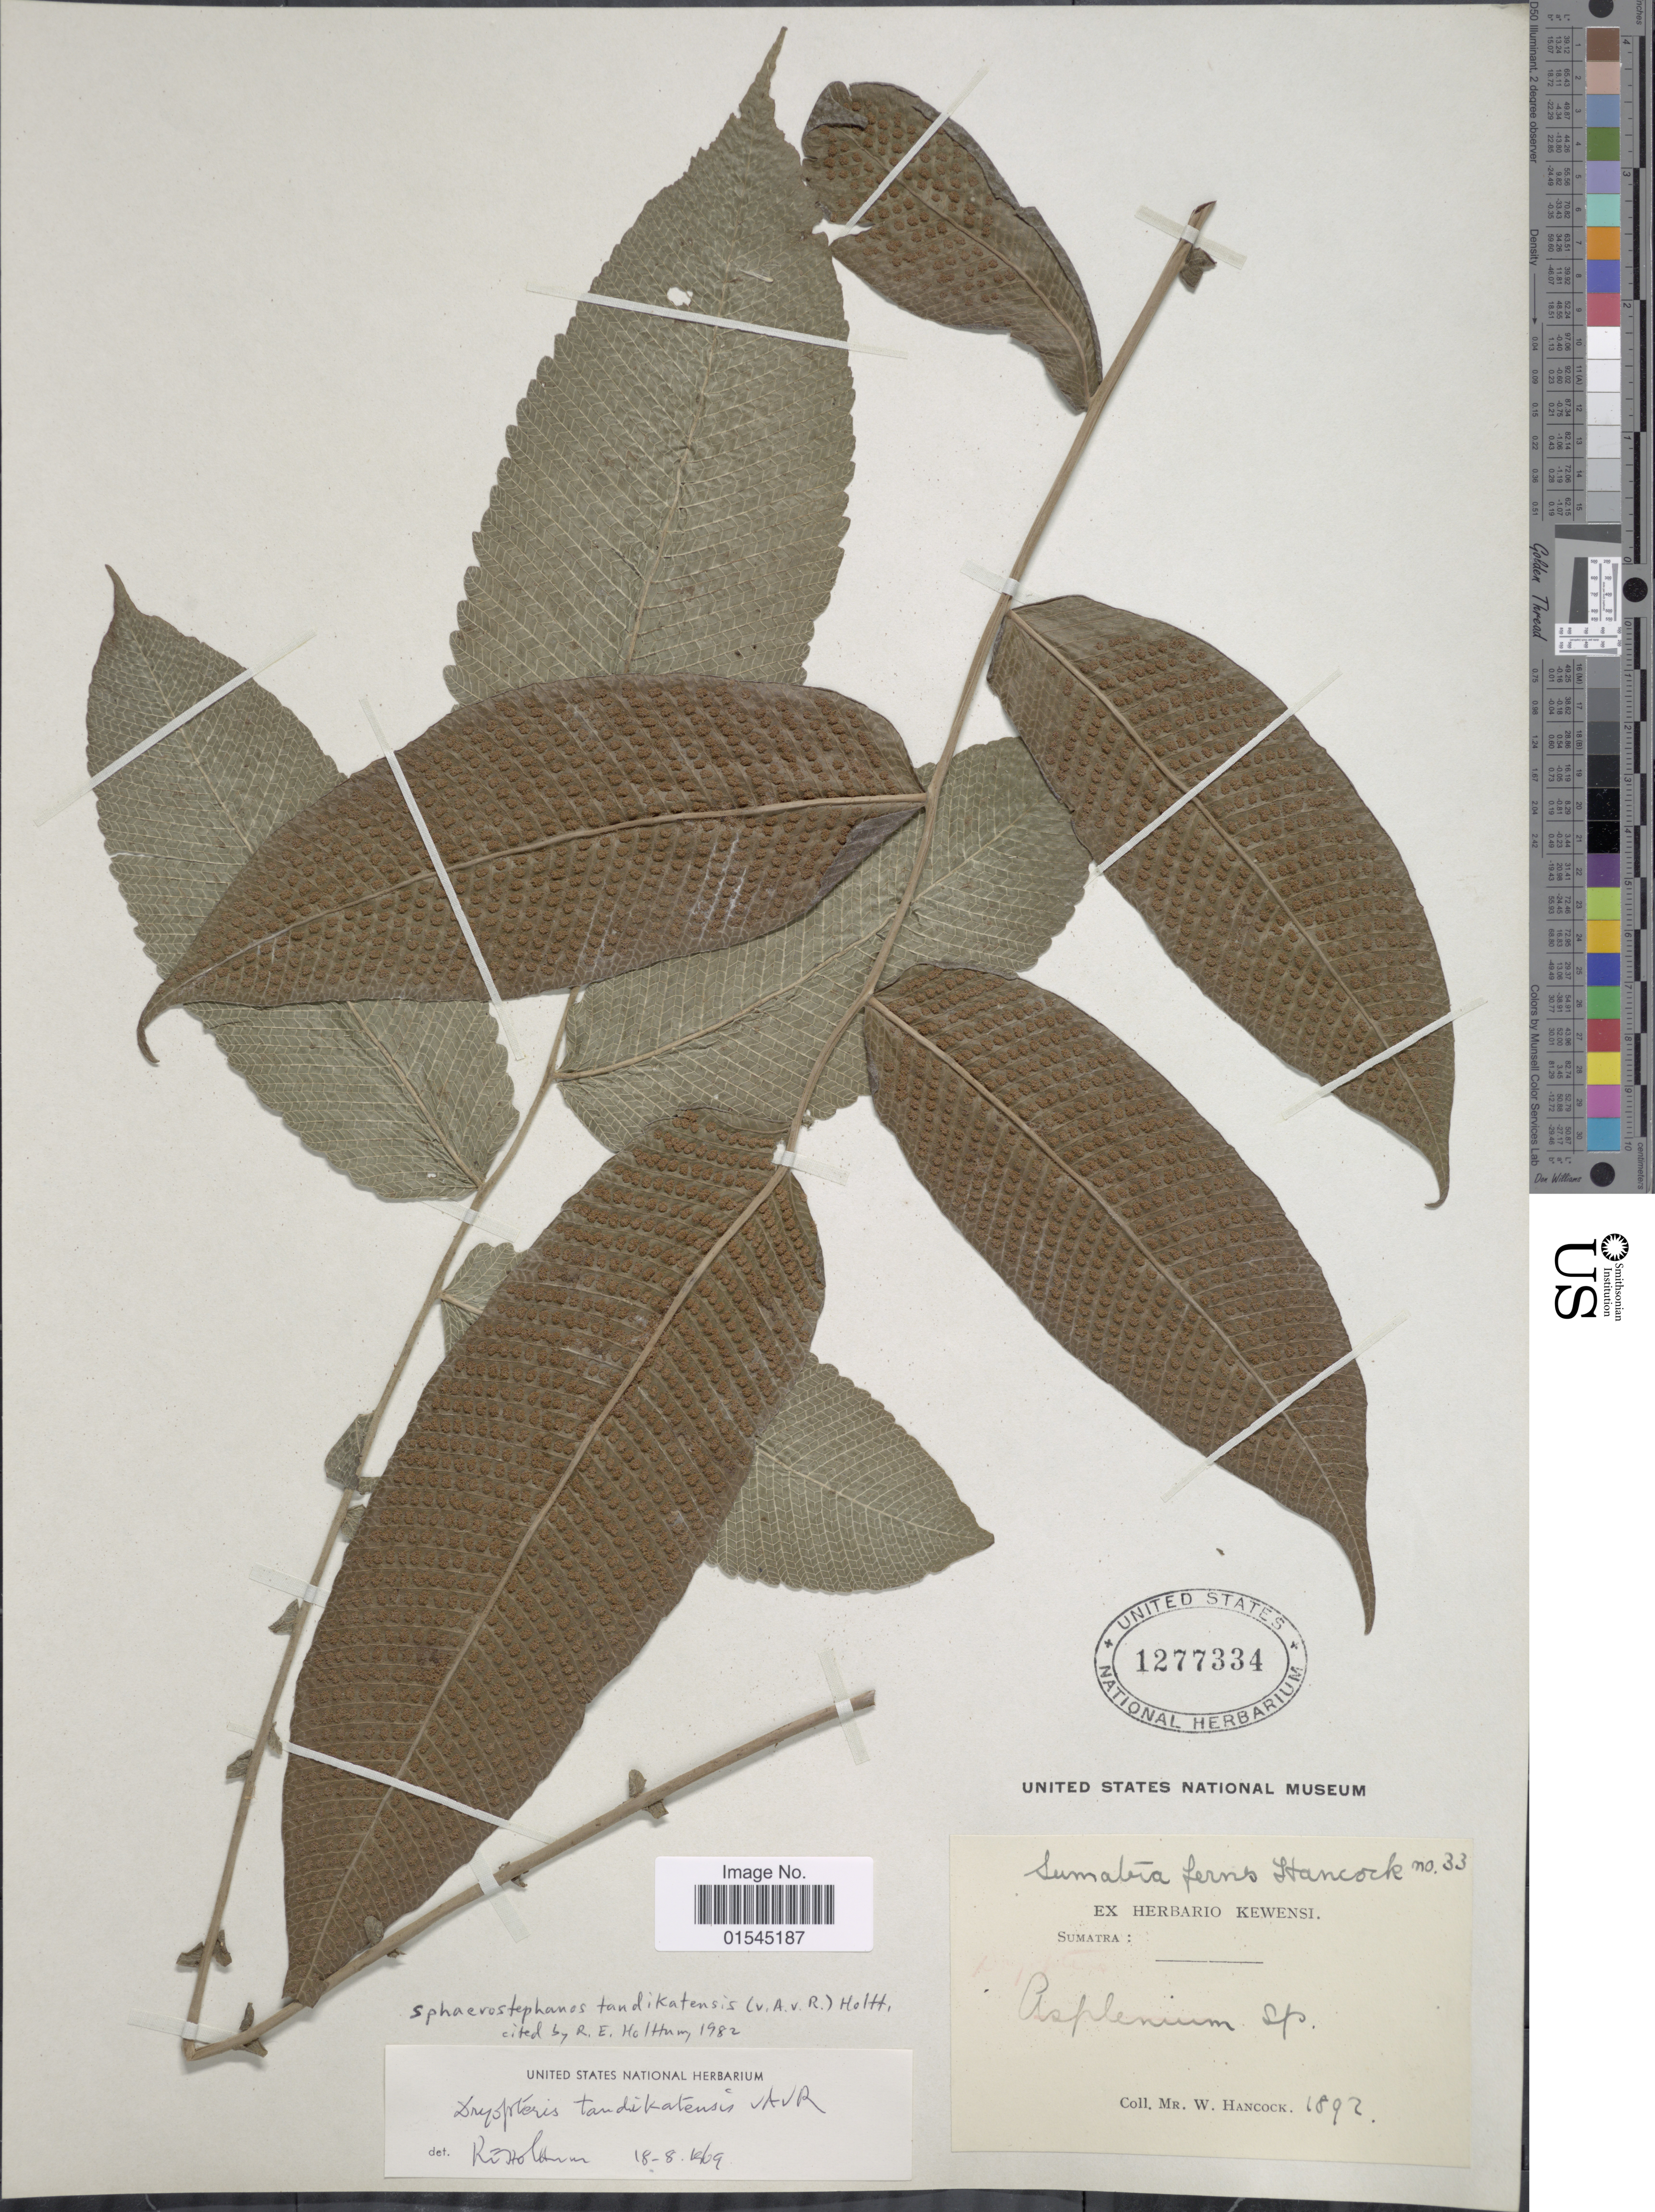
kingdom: Plantae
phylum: Tracheophyta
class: Polypodiopsida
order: Polypodiales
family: Thelypteridaceae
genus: Sphaerostephanos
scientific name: Sphaerostephanos tandikatensis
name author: (Alderw.) Holttum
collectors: W. Hancock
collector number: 33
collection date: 1892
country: Indonesia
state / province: Sumatra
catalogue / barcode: US 1277334